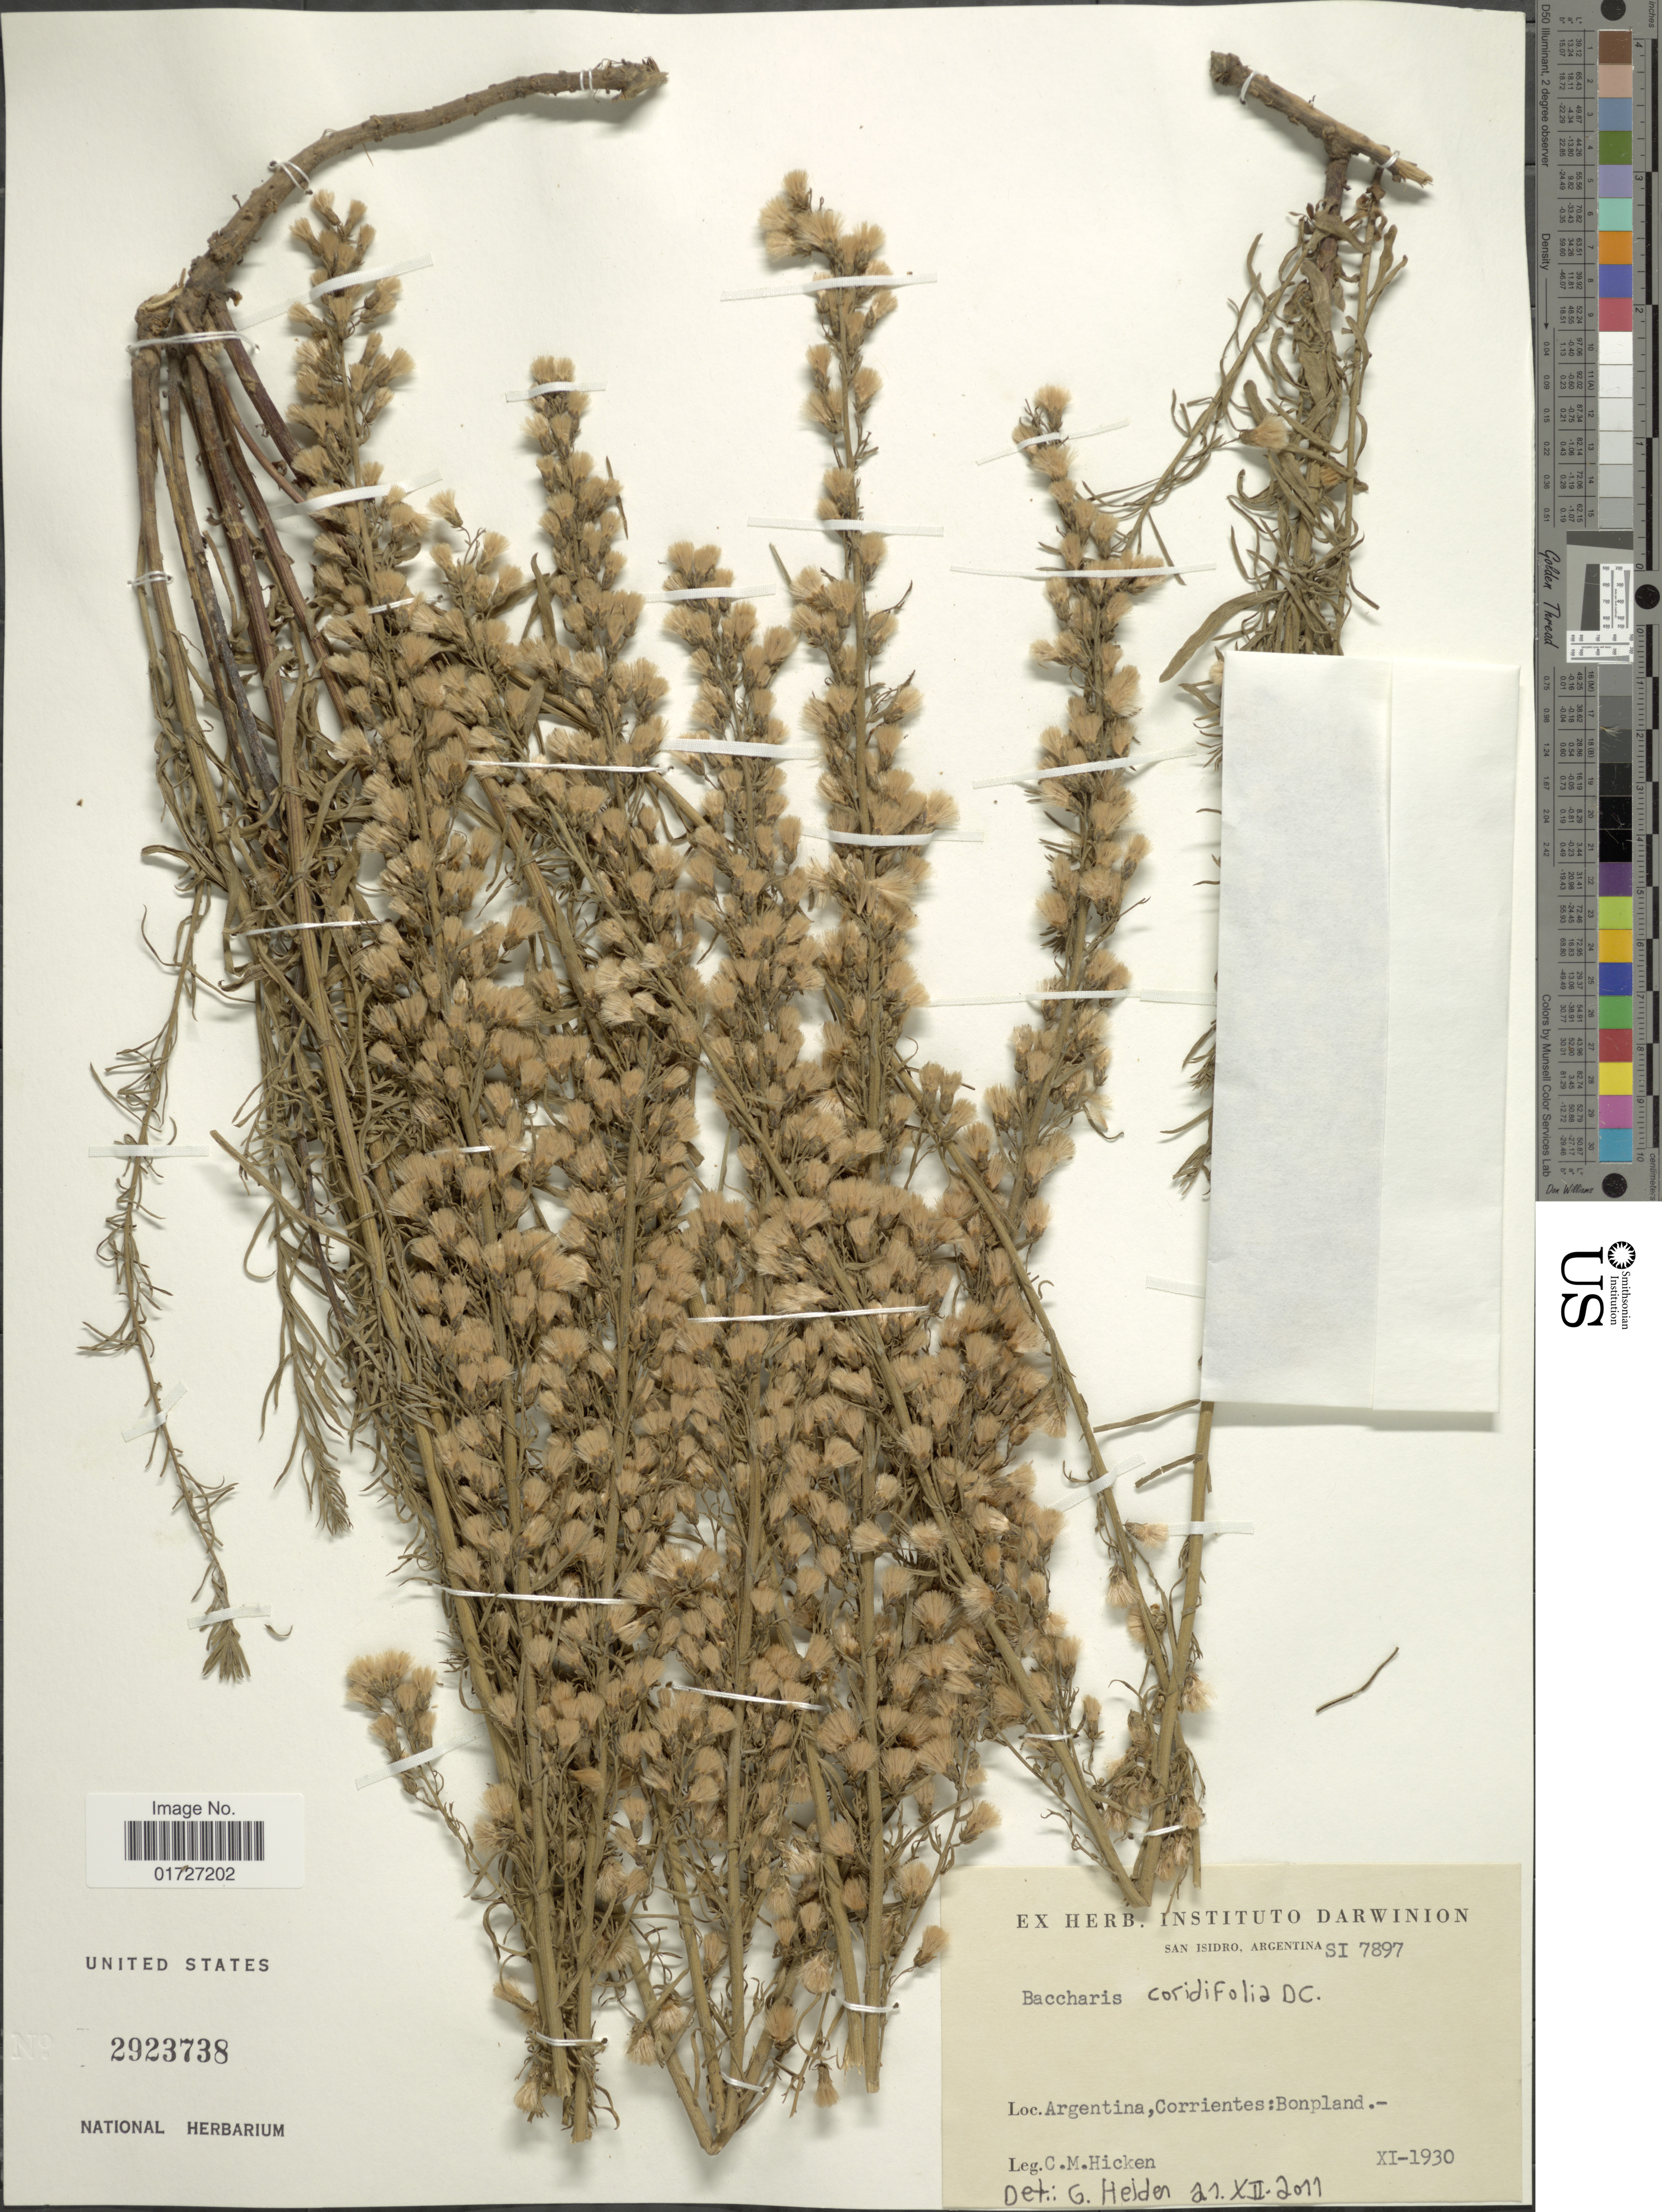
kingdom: Plantae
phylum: Tracheophyta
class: Magnoliopsida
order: Asterales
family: Asteraceae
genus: Baccharis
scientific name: Baccharis coridifolia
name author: DC.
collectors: C. M. Hicken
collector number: SI7897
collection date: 1930-11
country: Argentina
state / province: Corrientes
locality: Bonpland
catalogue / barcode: US 2923738